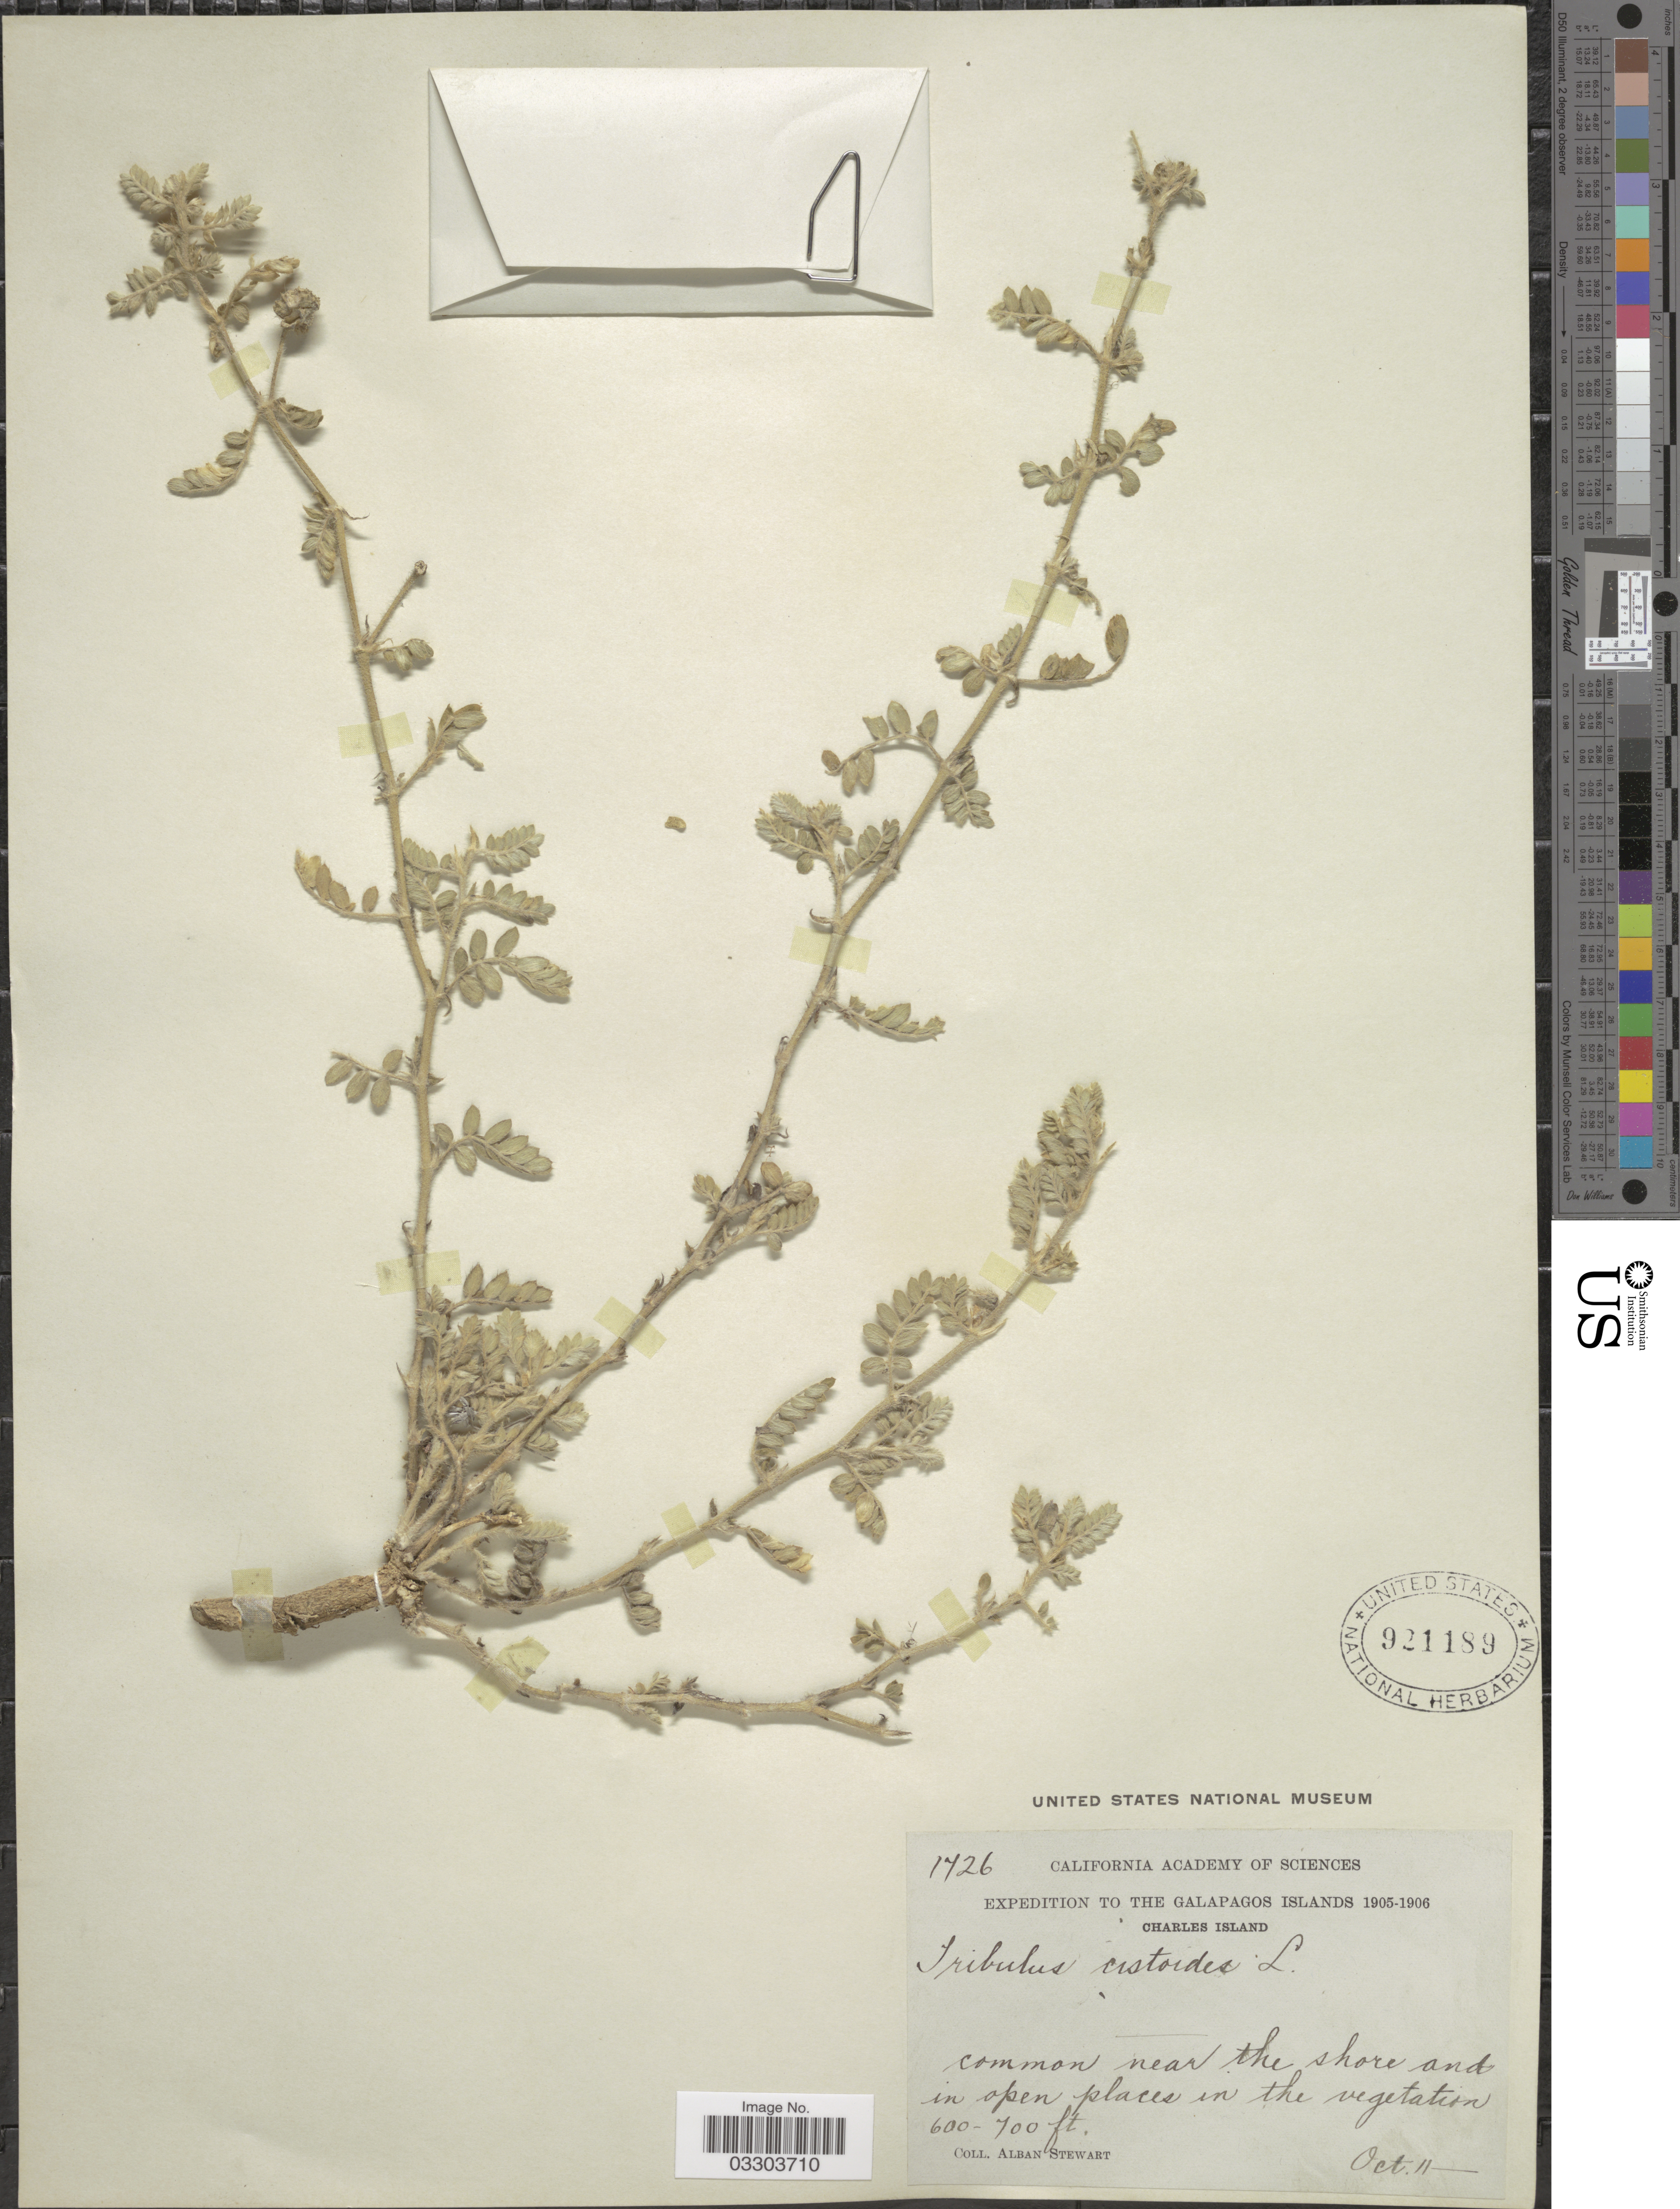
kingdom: Plantae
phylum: Tracheophyta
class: Magnoliopsida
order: Zygophyllales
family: Zygophyllaceae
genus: Tribulus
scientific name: Tribulus cistoides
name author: L.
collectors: A. Stewart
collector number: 1726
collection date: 1905-10-11/1906-10-11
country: Ecuador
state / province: Colón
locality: The Galapagos Islands. Charles Island.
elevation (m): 183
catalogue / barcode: US 921189